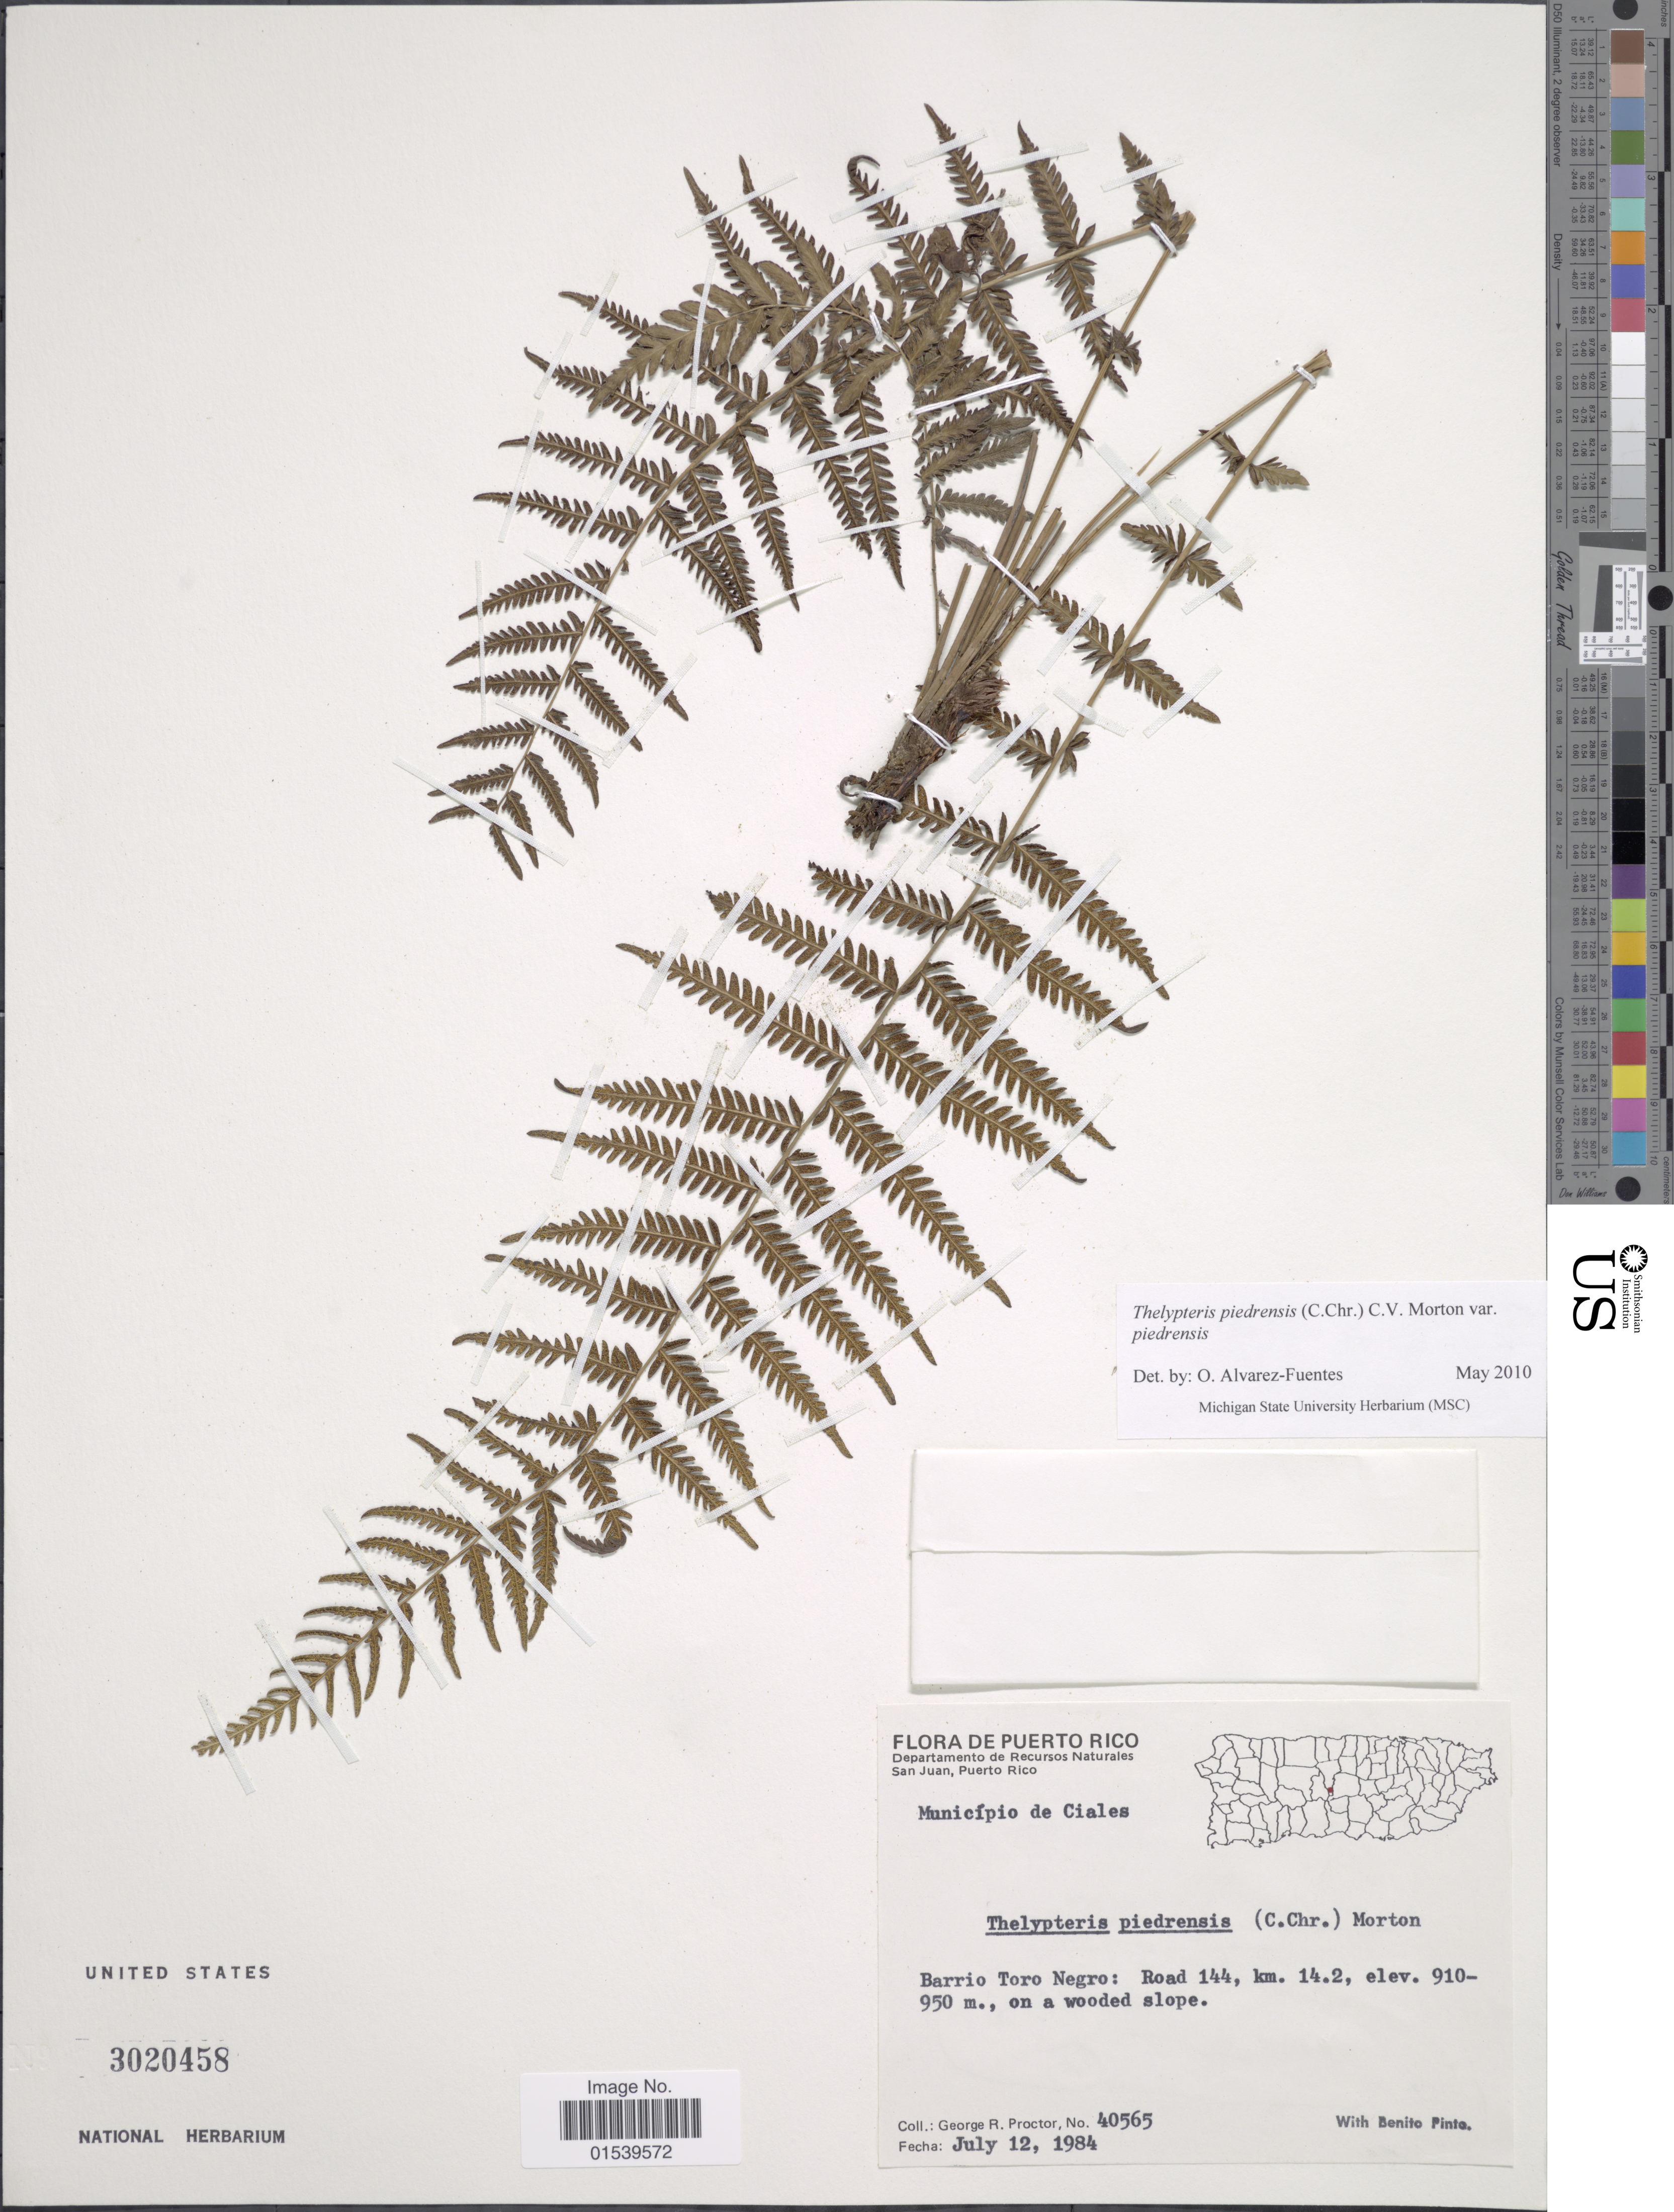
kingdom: Plantae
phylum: Tracheophyta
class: Polypodiopsida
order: Polypodiales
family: Thelypteridaceae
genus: Amauropelta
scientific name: Amauropelta piedrensis (C. Chr.) comb. nov., ined 2015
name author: (C. Chr.)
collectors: G. R. Proctor & B. Pinto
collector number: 40565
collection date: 1984-07-12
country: Puerto Rico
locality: Departamento de Recursos Naturales, San JuanDepartamento de Recursos Naturales, San Juan, Municipio de Ciales, Barrio Toro Negro: Rd 144, km. 14.2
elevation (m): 910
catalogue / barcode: US 3020458